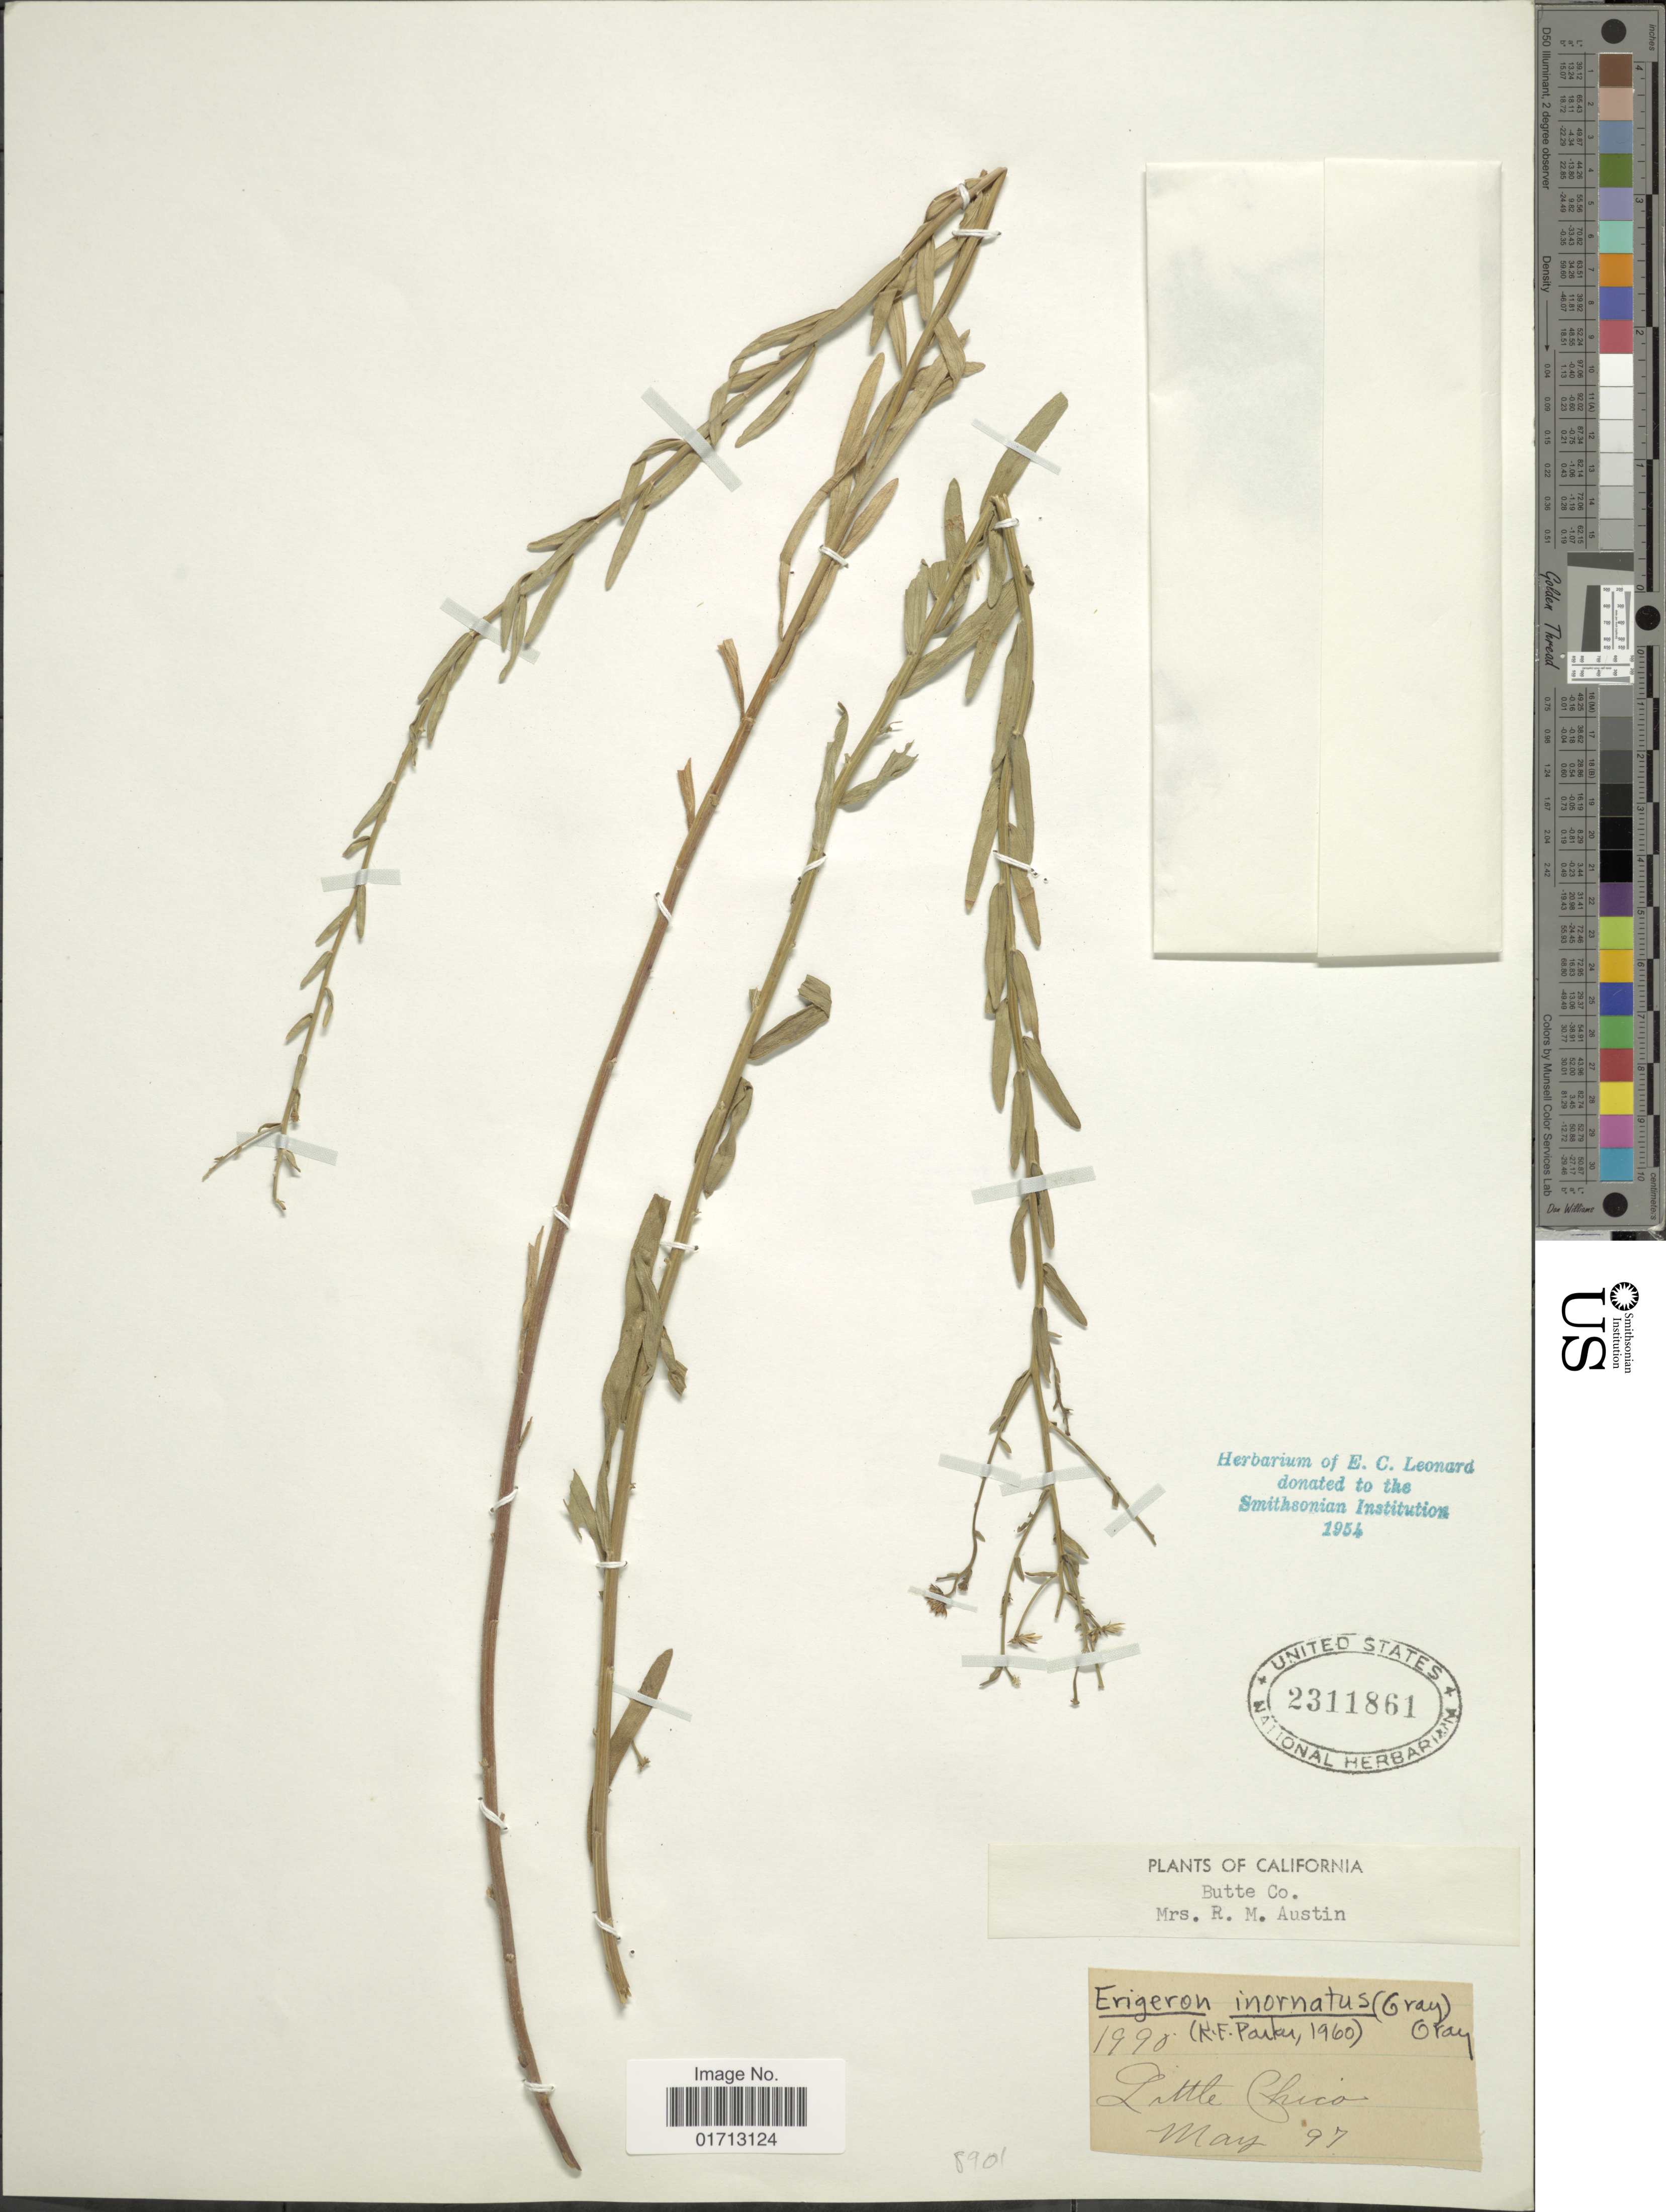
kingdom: Plantae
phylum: Tracheophyta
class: Magnoliopsida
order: Asterales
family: Asteraceae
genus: Erigeron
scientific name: Erigeron inornatus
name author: (A. Gray) A. Gray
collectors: R. Austin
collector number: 8901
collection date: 1990-05-27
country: United States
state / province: California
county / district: Butte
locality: Butte Co., Little Chico.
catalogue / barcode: US 2311861